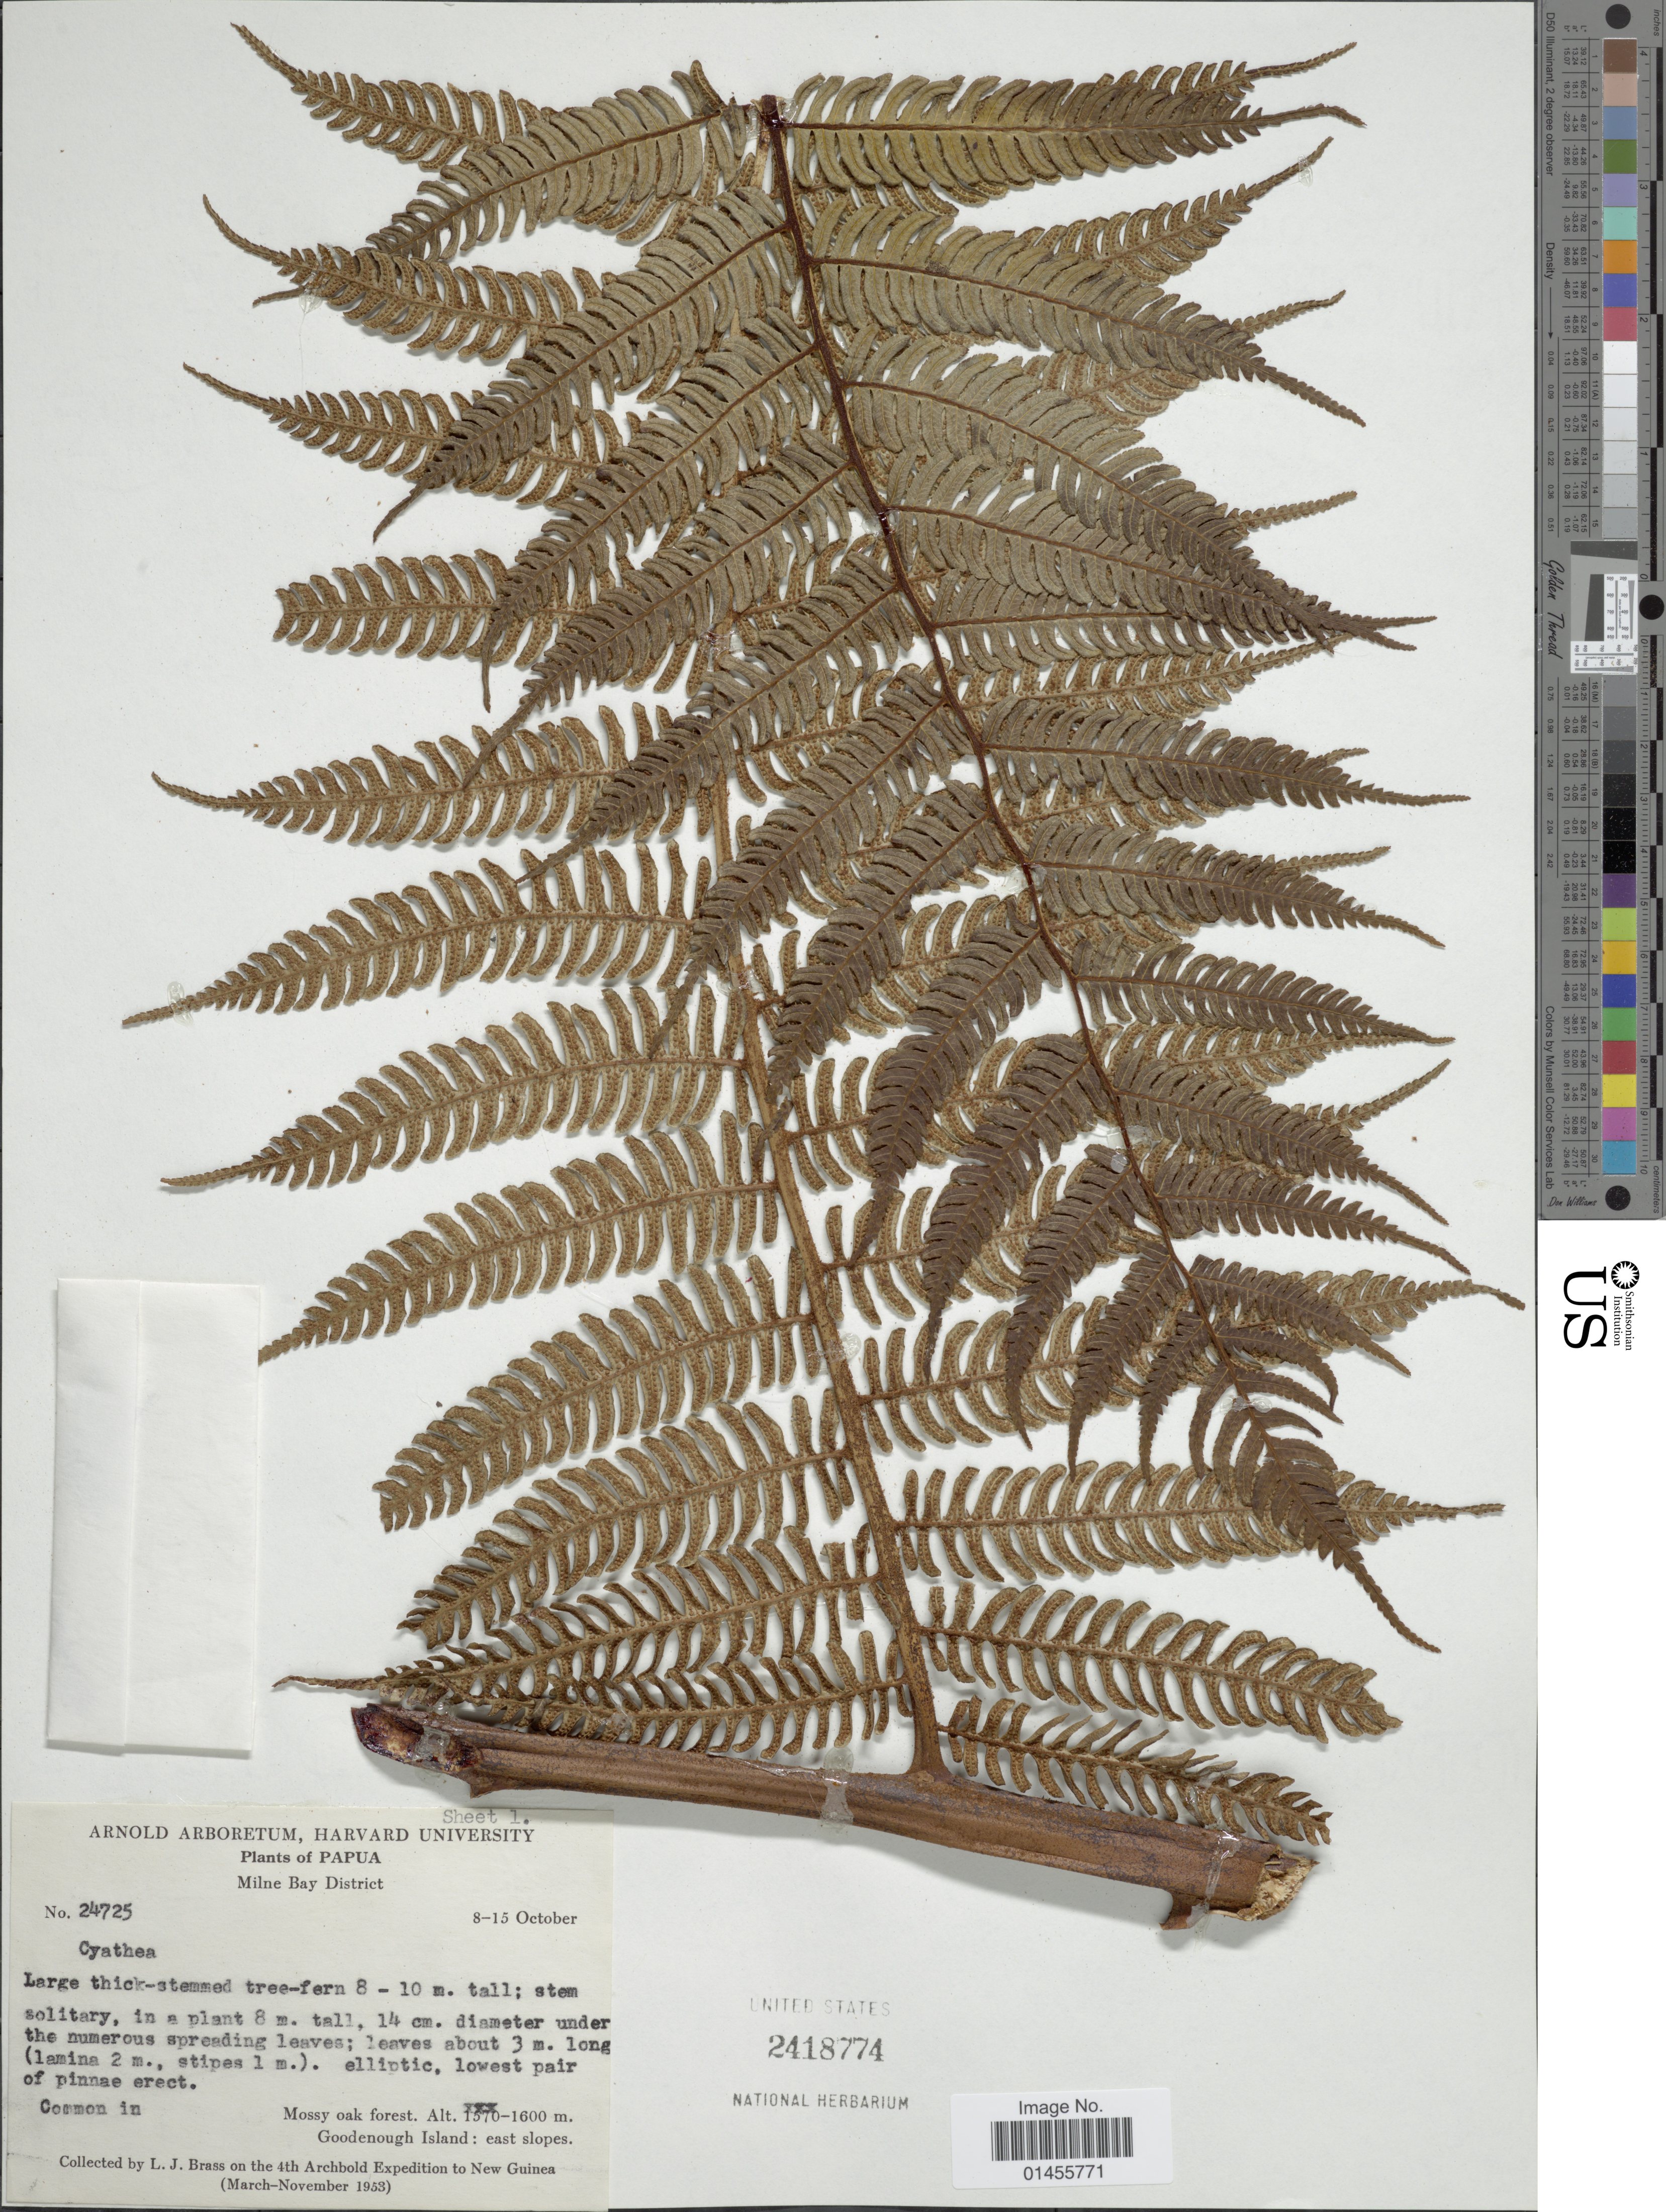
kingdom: Plantae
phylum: Tracheophyta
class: Polypodiopsida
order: Cyatheales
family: Cyatheaceae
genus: Alsophila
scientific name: Alsophila sp.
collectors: L. J. Brass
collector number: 24725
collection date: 1953-10-08/1953-10-15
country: Papua New Guinea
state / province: Milne Bay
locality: Milne Bay District. Mossy Oak forest. Goodenough Island: east slopes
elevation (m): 1570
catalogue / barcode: US 2418774